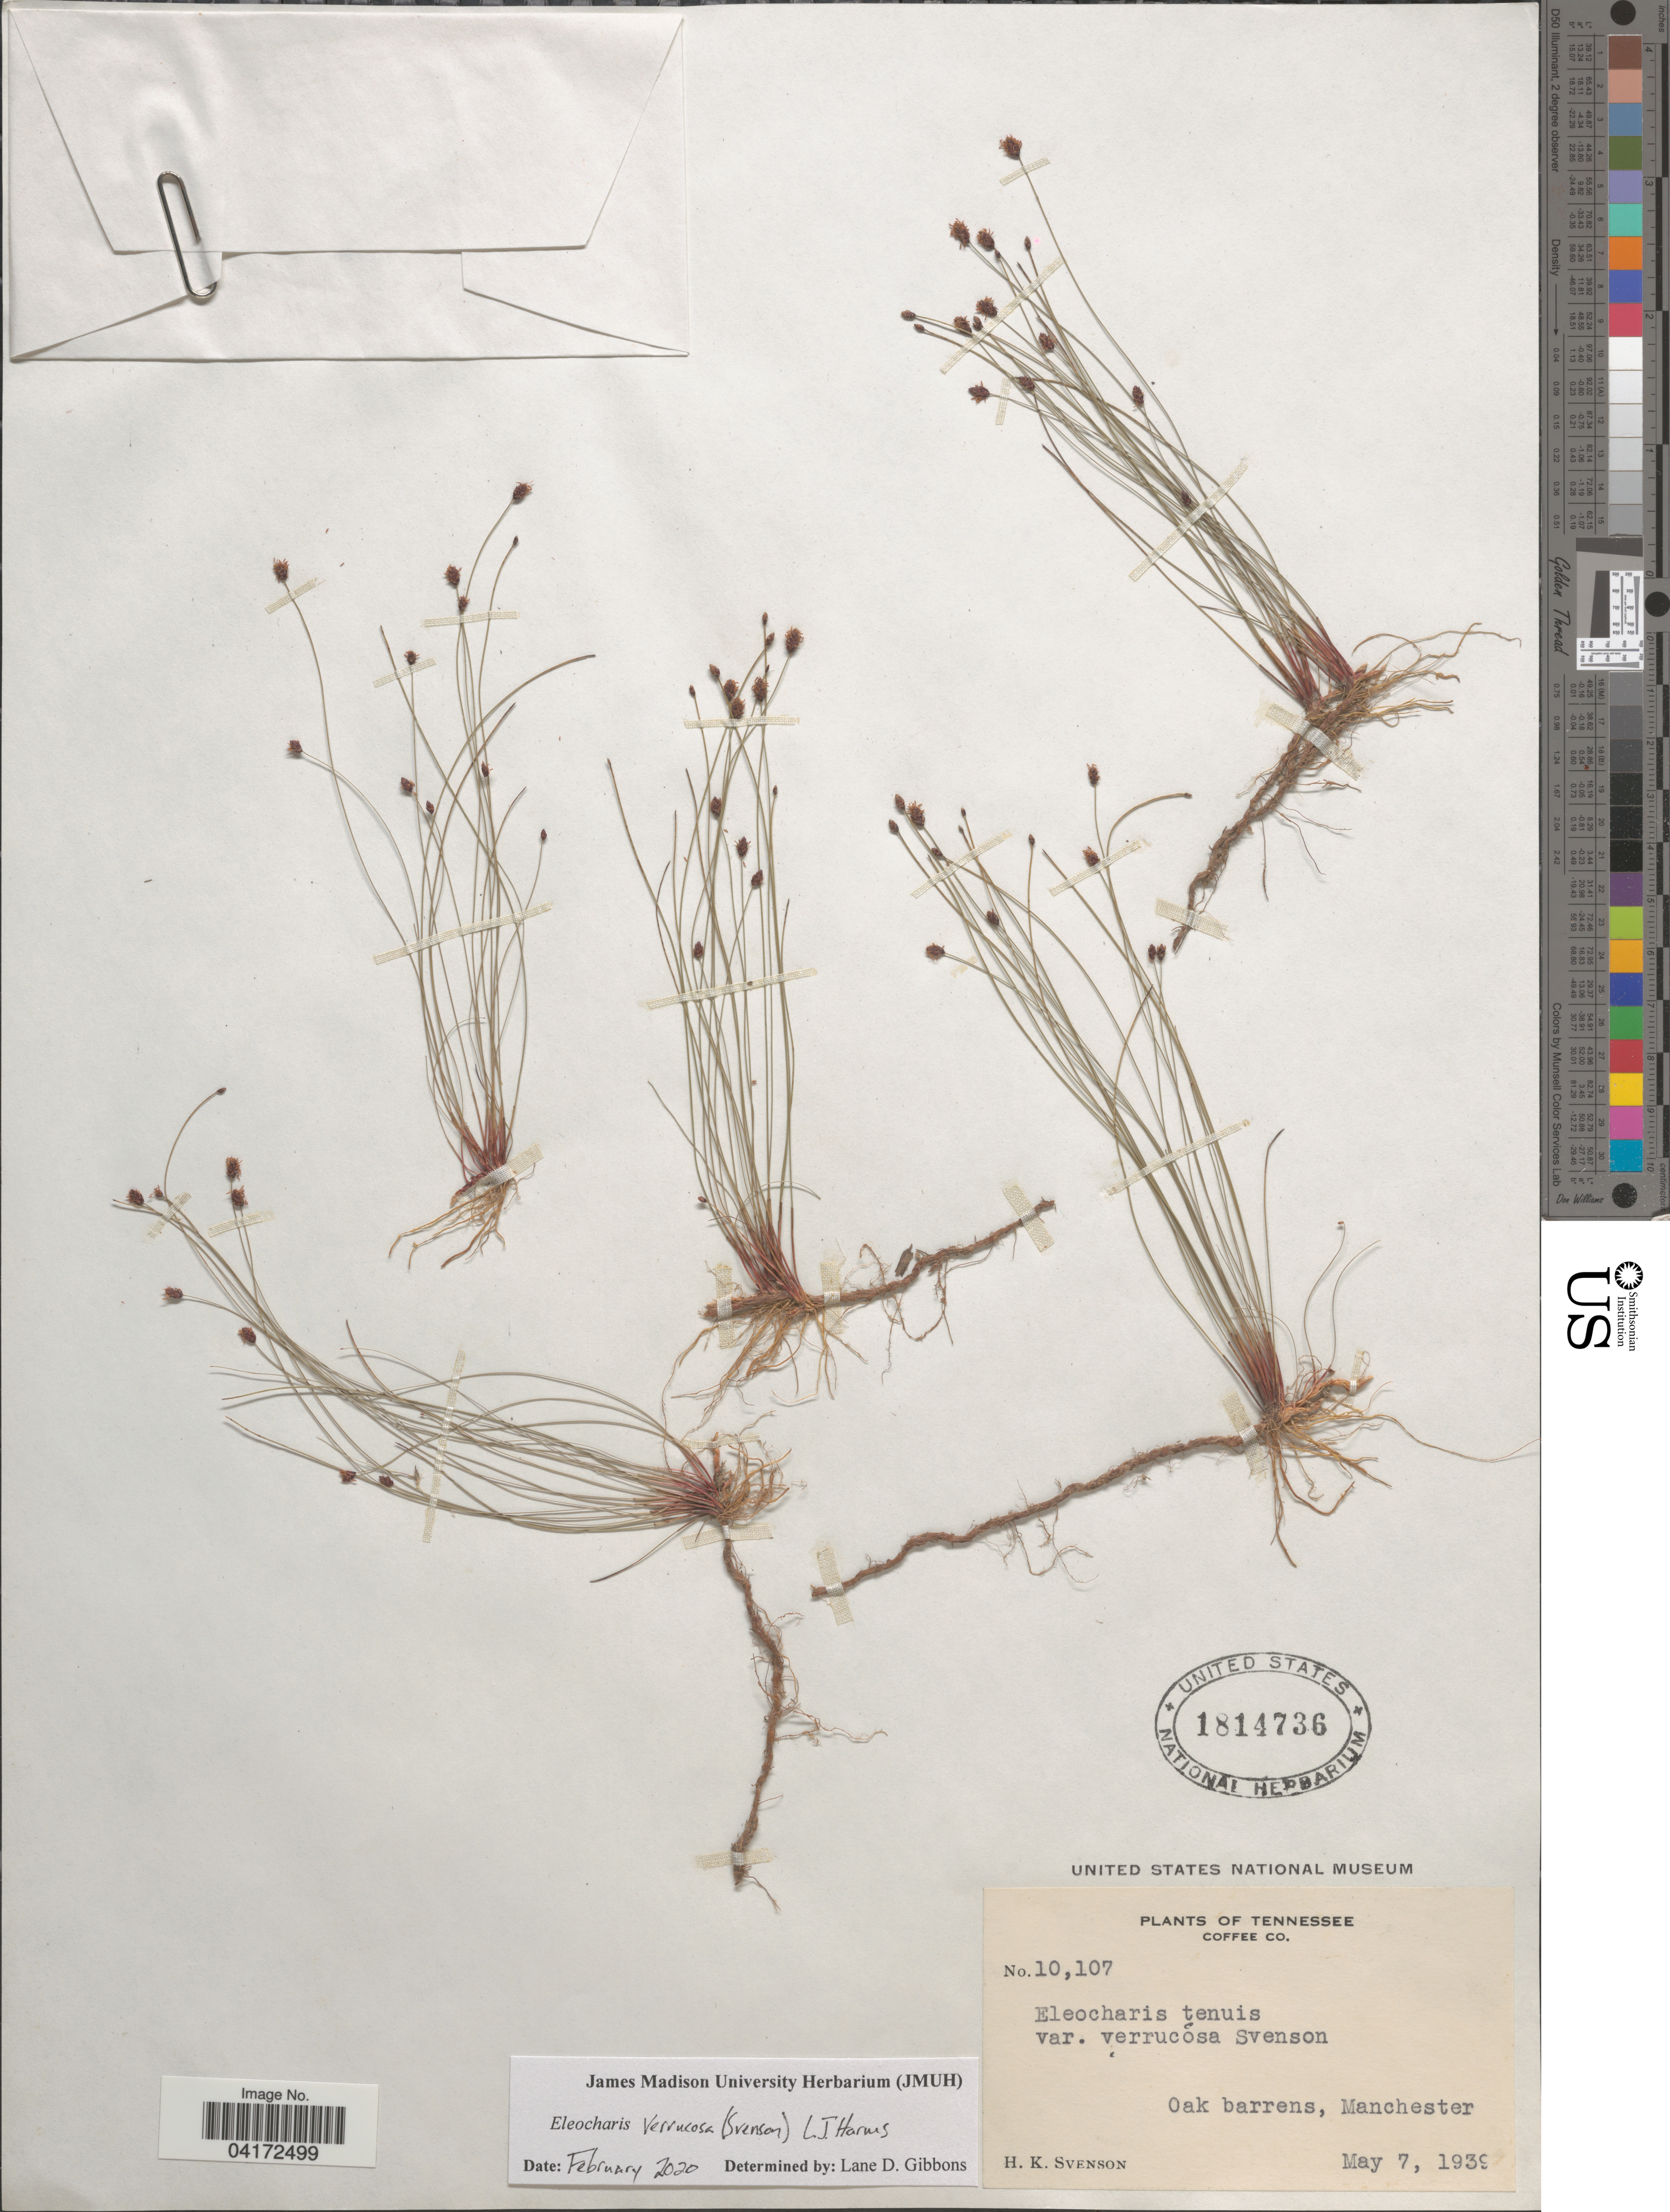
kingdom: Plantae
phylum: Tracheophyta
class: Liliopsida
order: Poales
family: Cyperaceae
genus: Eleocharis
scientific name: Eleocharis verrucosa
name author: (Svenson) L. J. Harms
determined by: Gibbons, Lane D.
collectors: H. K. Svenson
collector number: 10107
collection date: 1939-05-07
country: United States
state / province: Tennessee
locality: Coffee Co. Oak barrens, Manchester.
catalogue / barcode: US 1814736